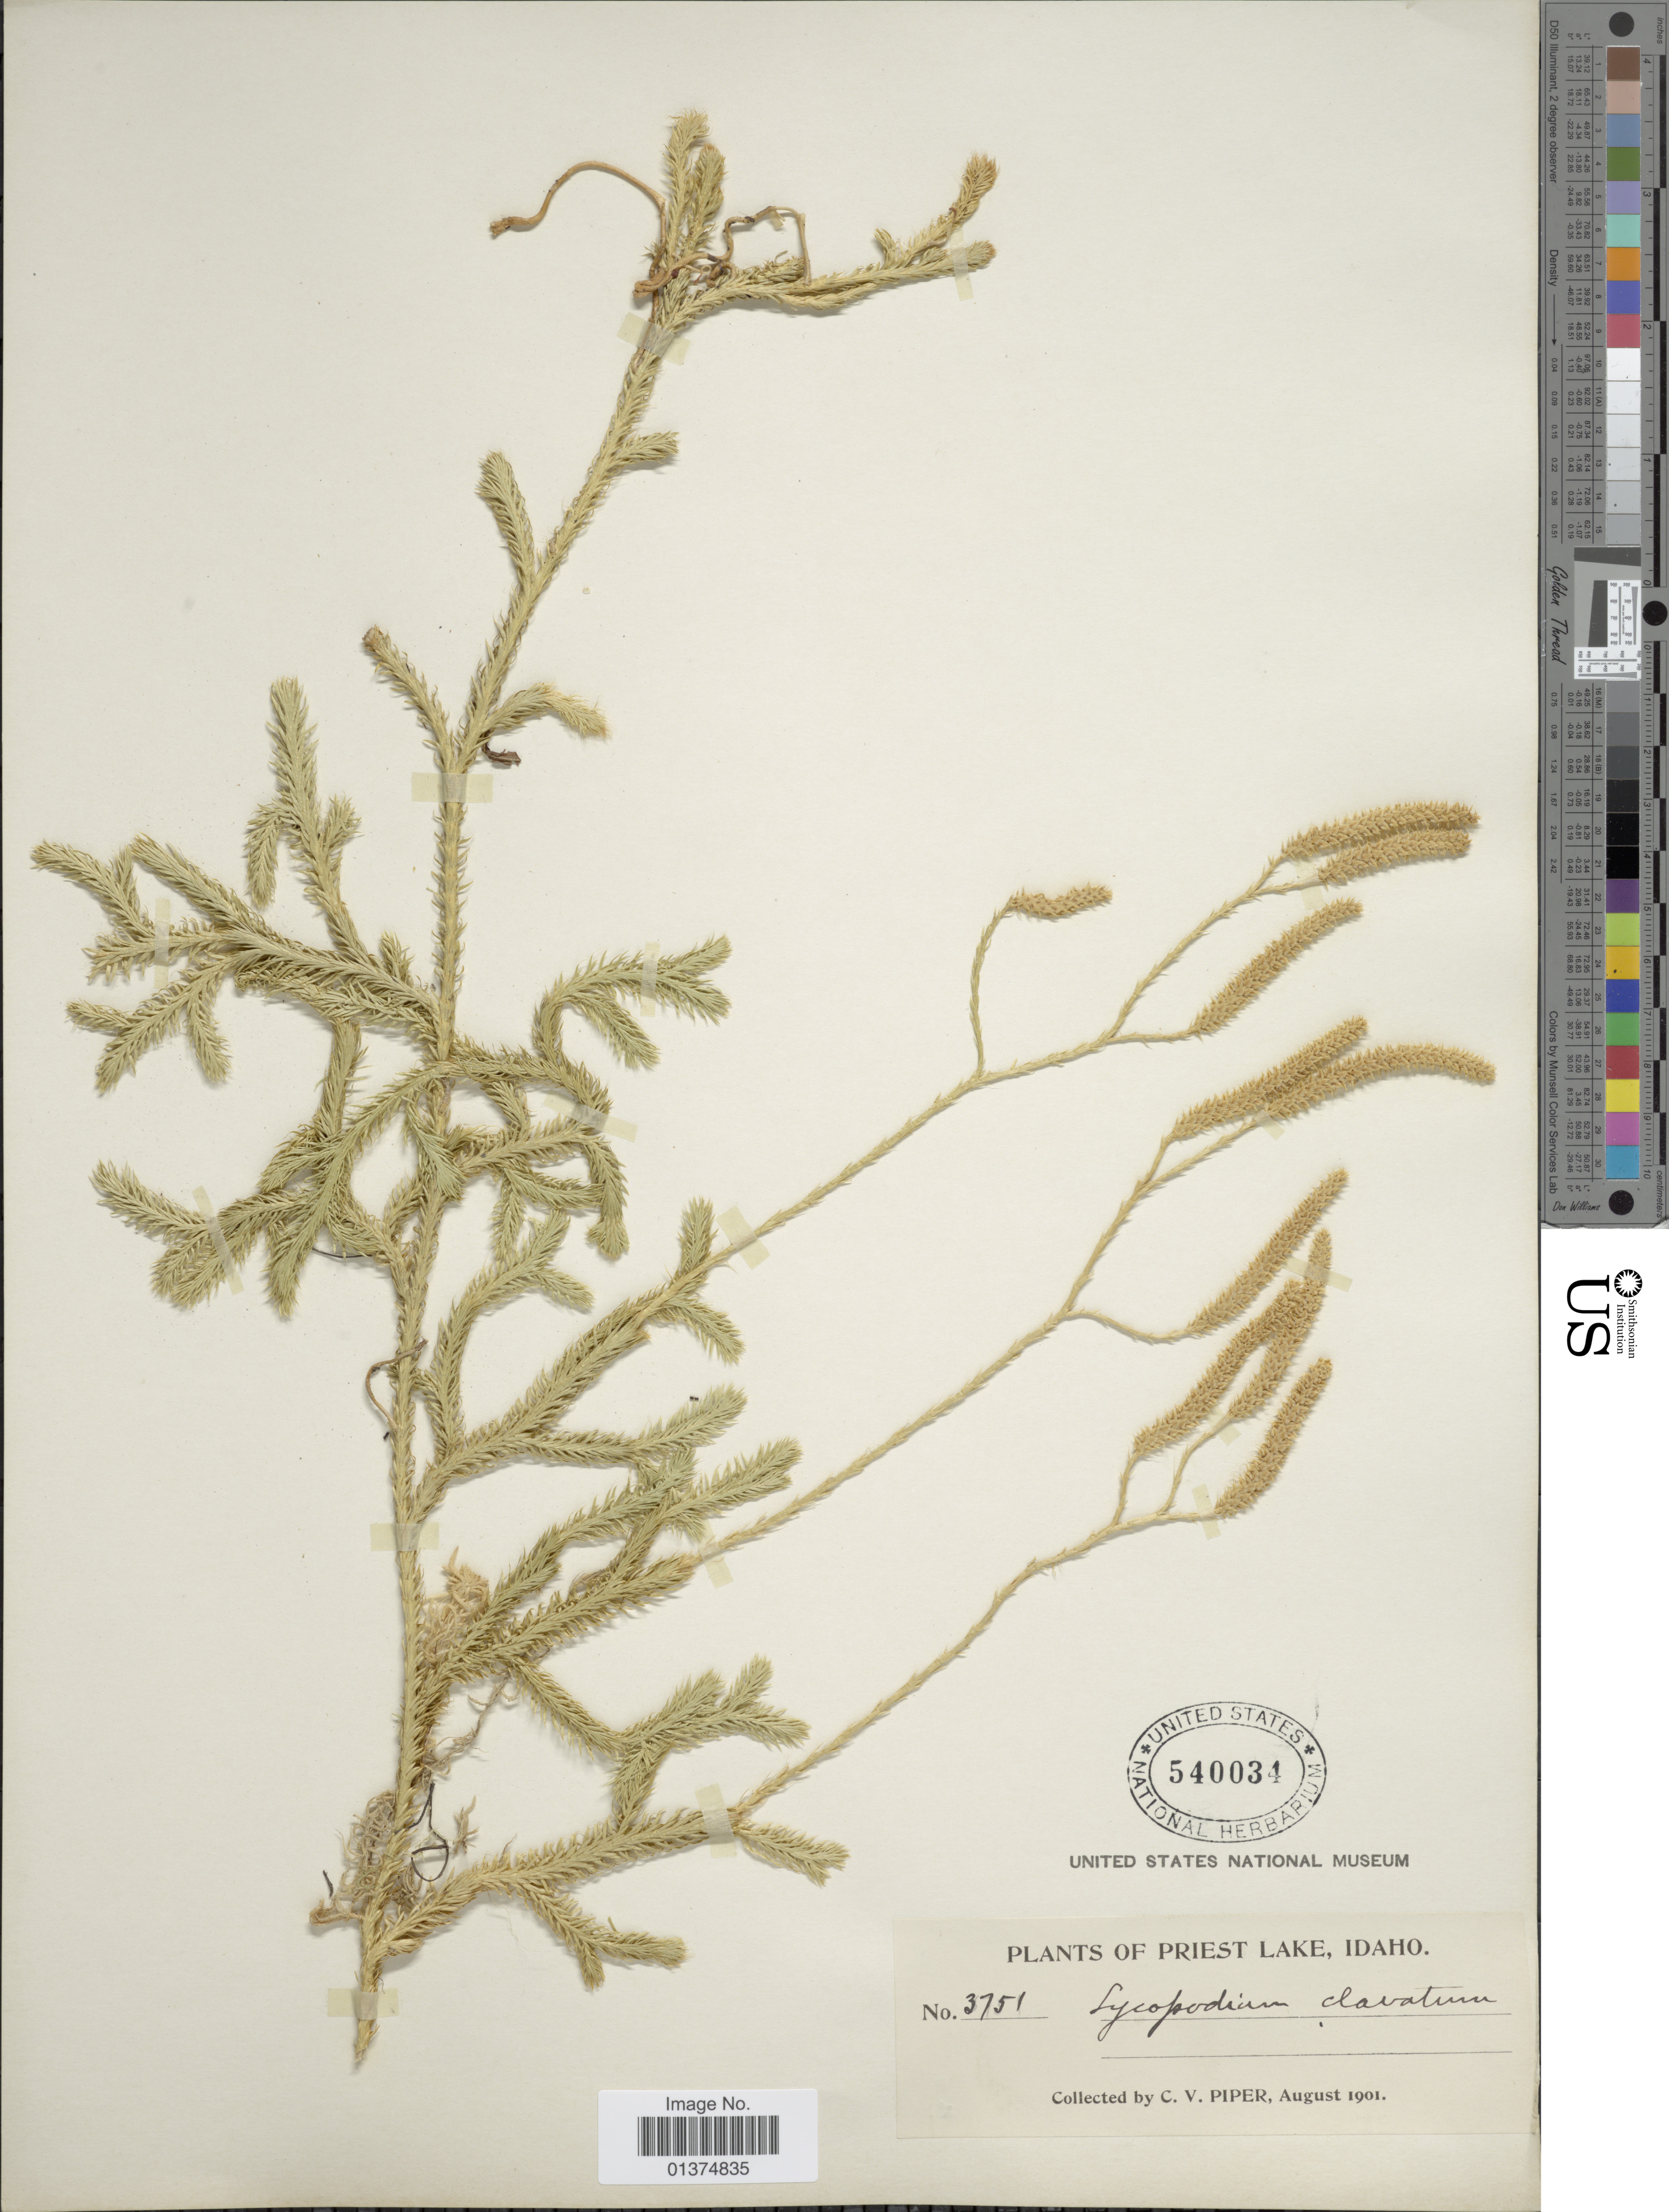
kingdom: Plantae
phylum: Tracheophyta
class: Lycopodiopsida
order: Lycopodiales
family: Lycopodiaceae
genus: Lycopodium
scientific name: Lycopodium clavatum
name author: L.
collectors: C. V. Piper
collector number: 3751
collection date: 1901-08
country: United States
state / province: Idaho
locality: Priest Lake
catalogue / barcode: US 540034